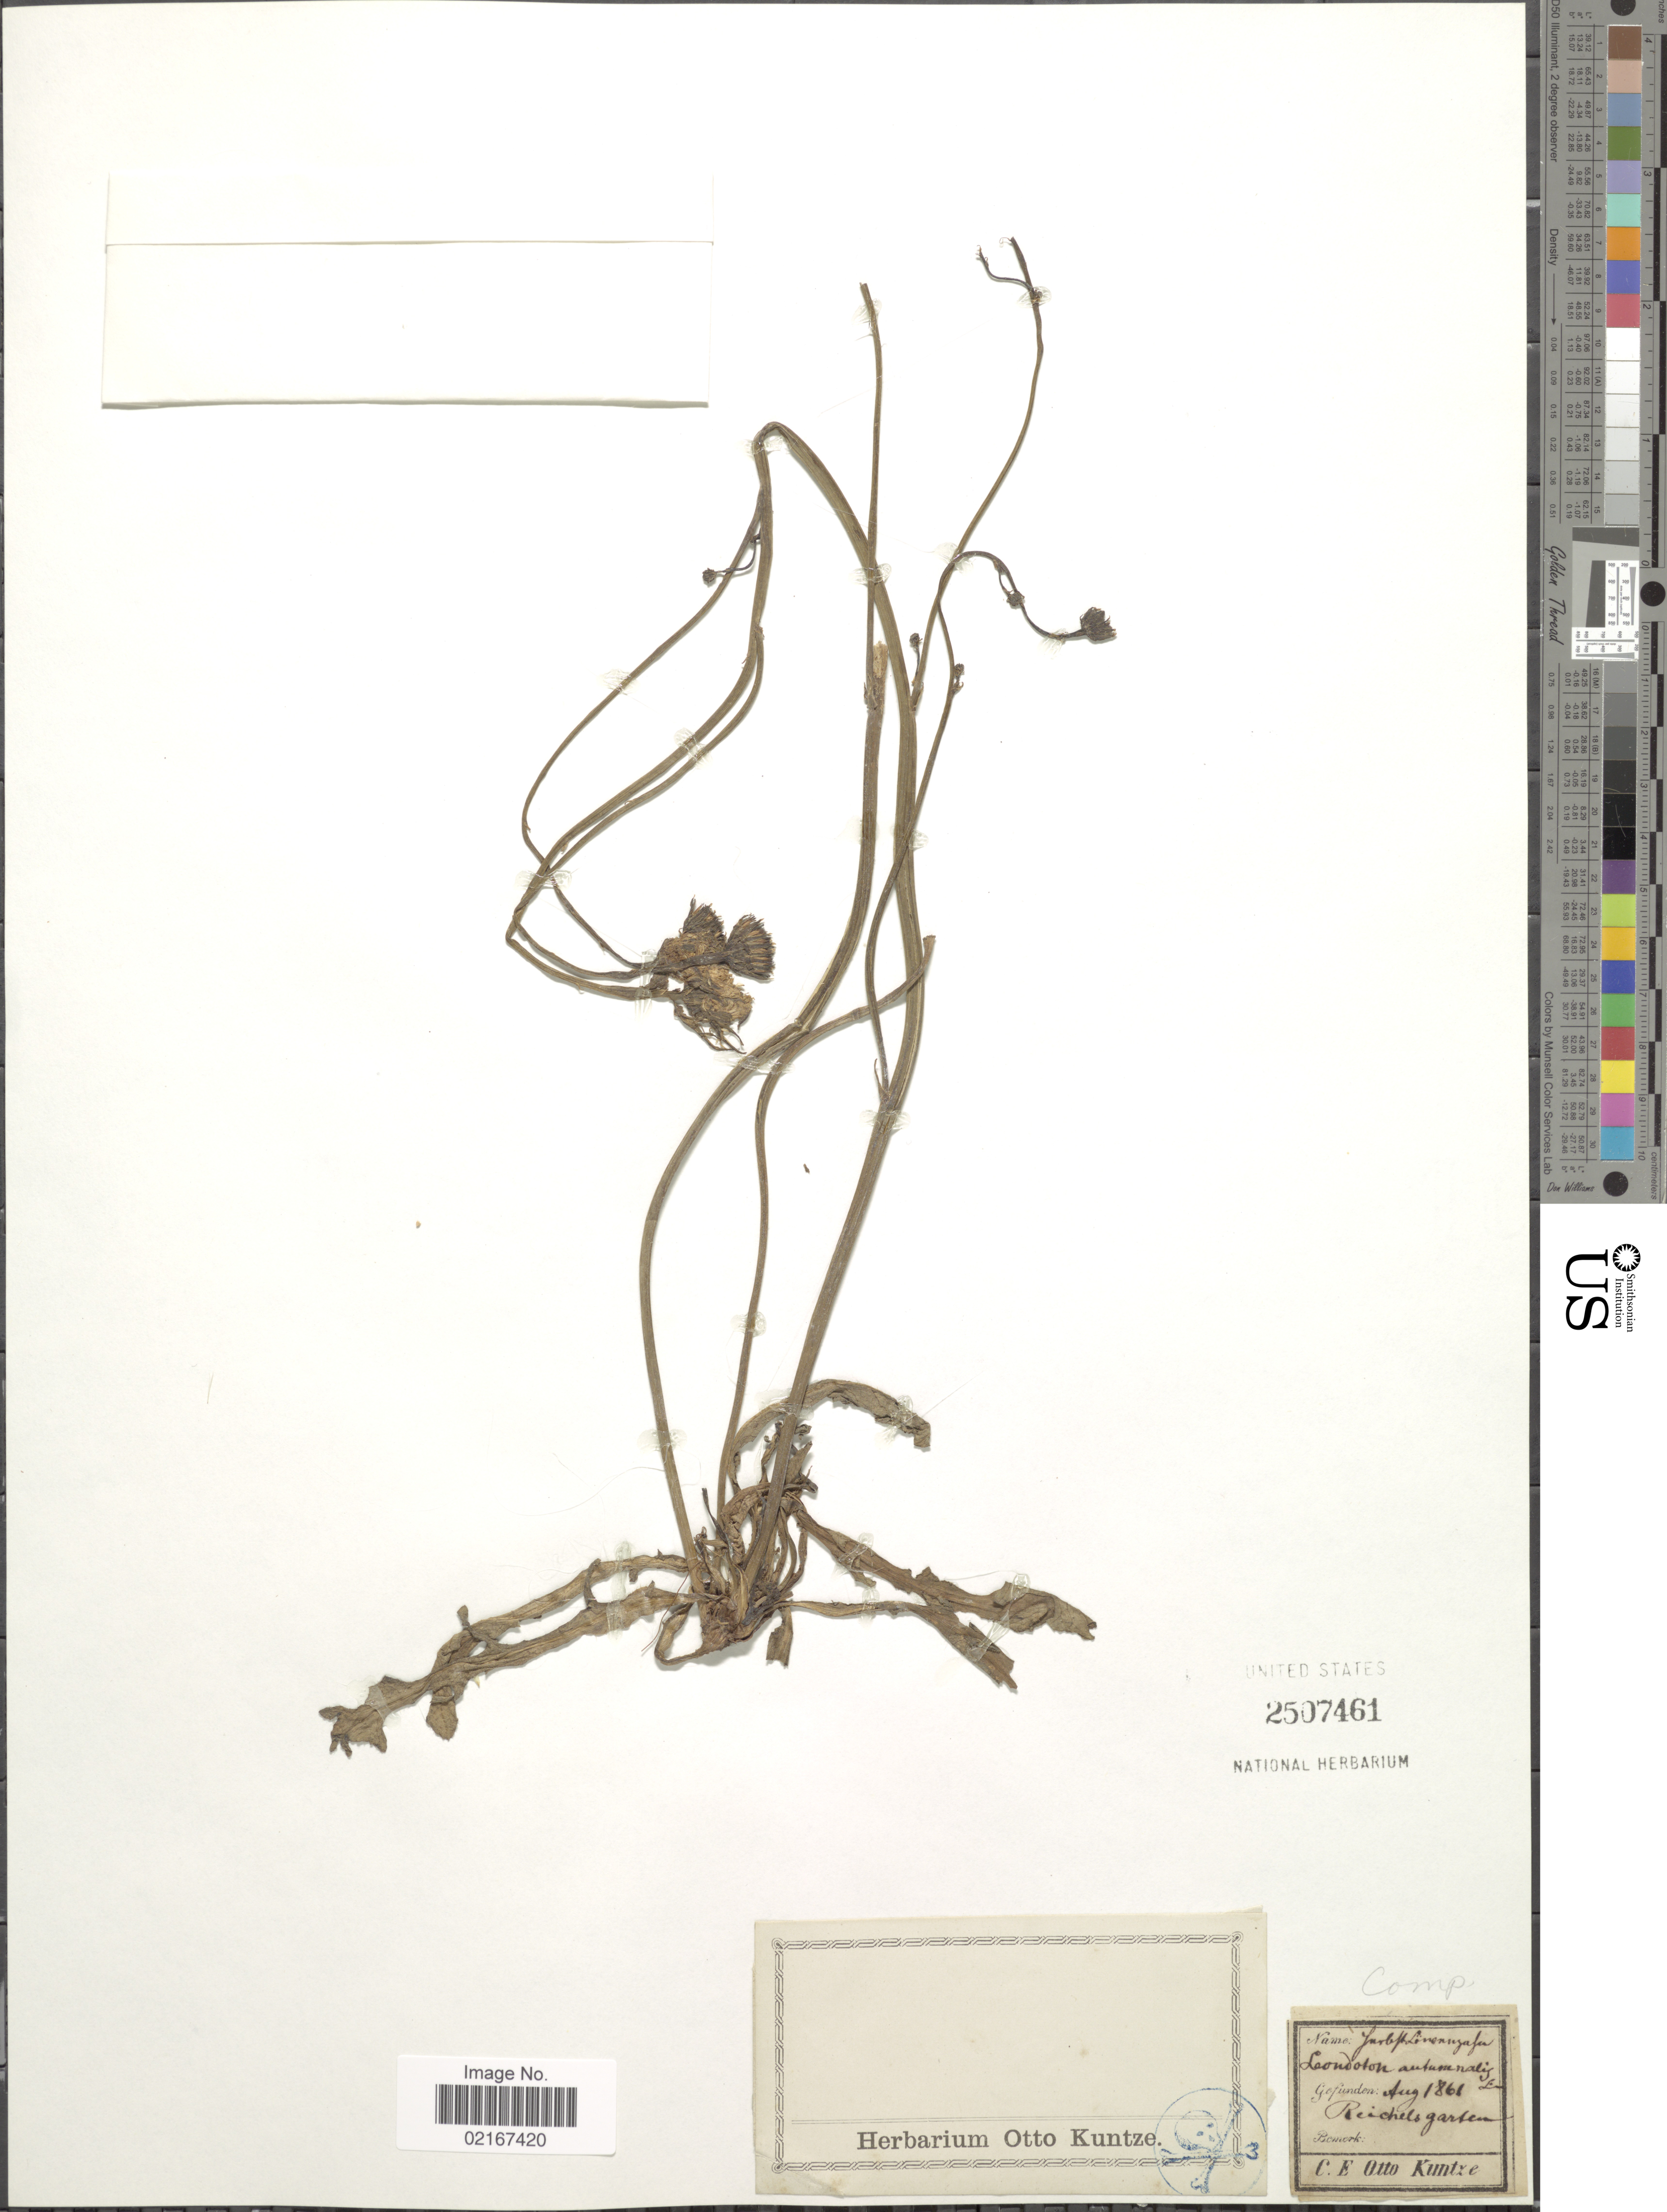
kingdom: Plantae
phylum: Tracheophyta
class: Magnoliopsida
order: Asterales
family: Asteraceae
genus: Scorzoneroides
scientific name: Scorzoneroides autumnalis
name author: (L.) Moench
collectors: C.E.O. Kuntze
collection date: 1861-08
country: Germany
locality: Reichelsgarten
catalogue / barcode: US 2507461